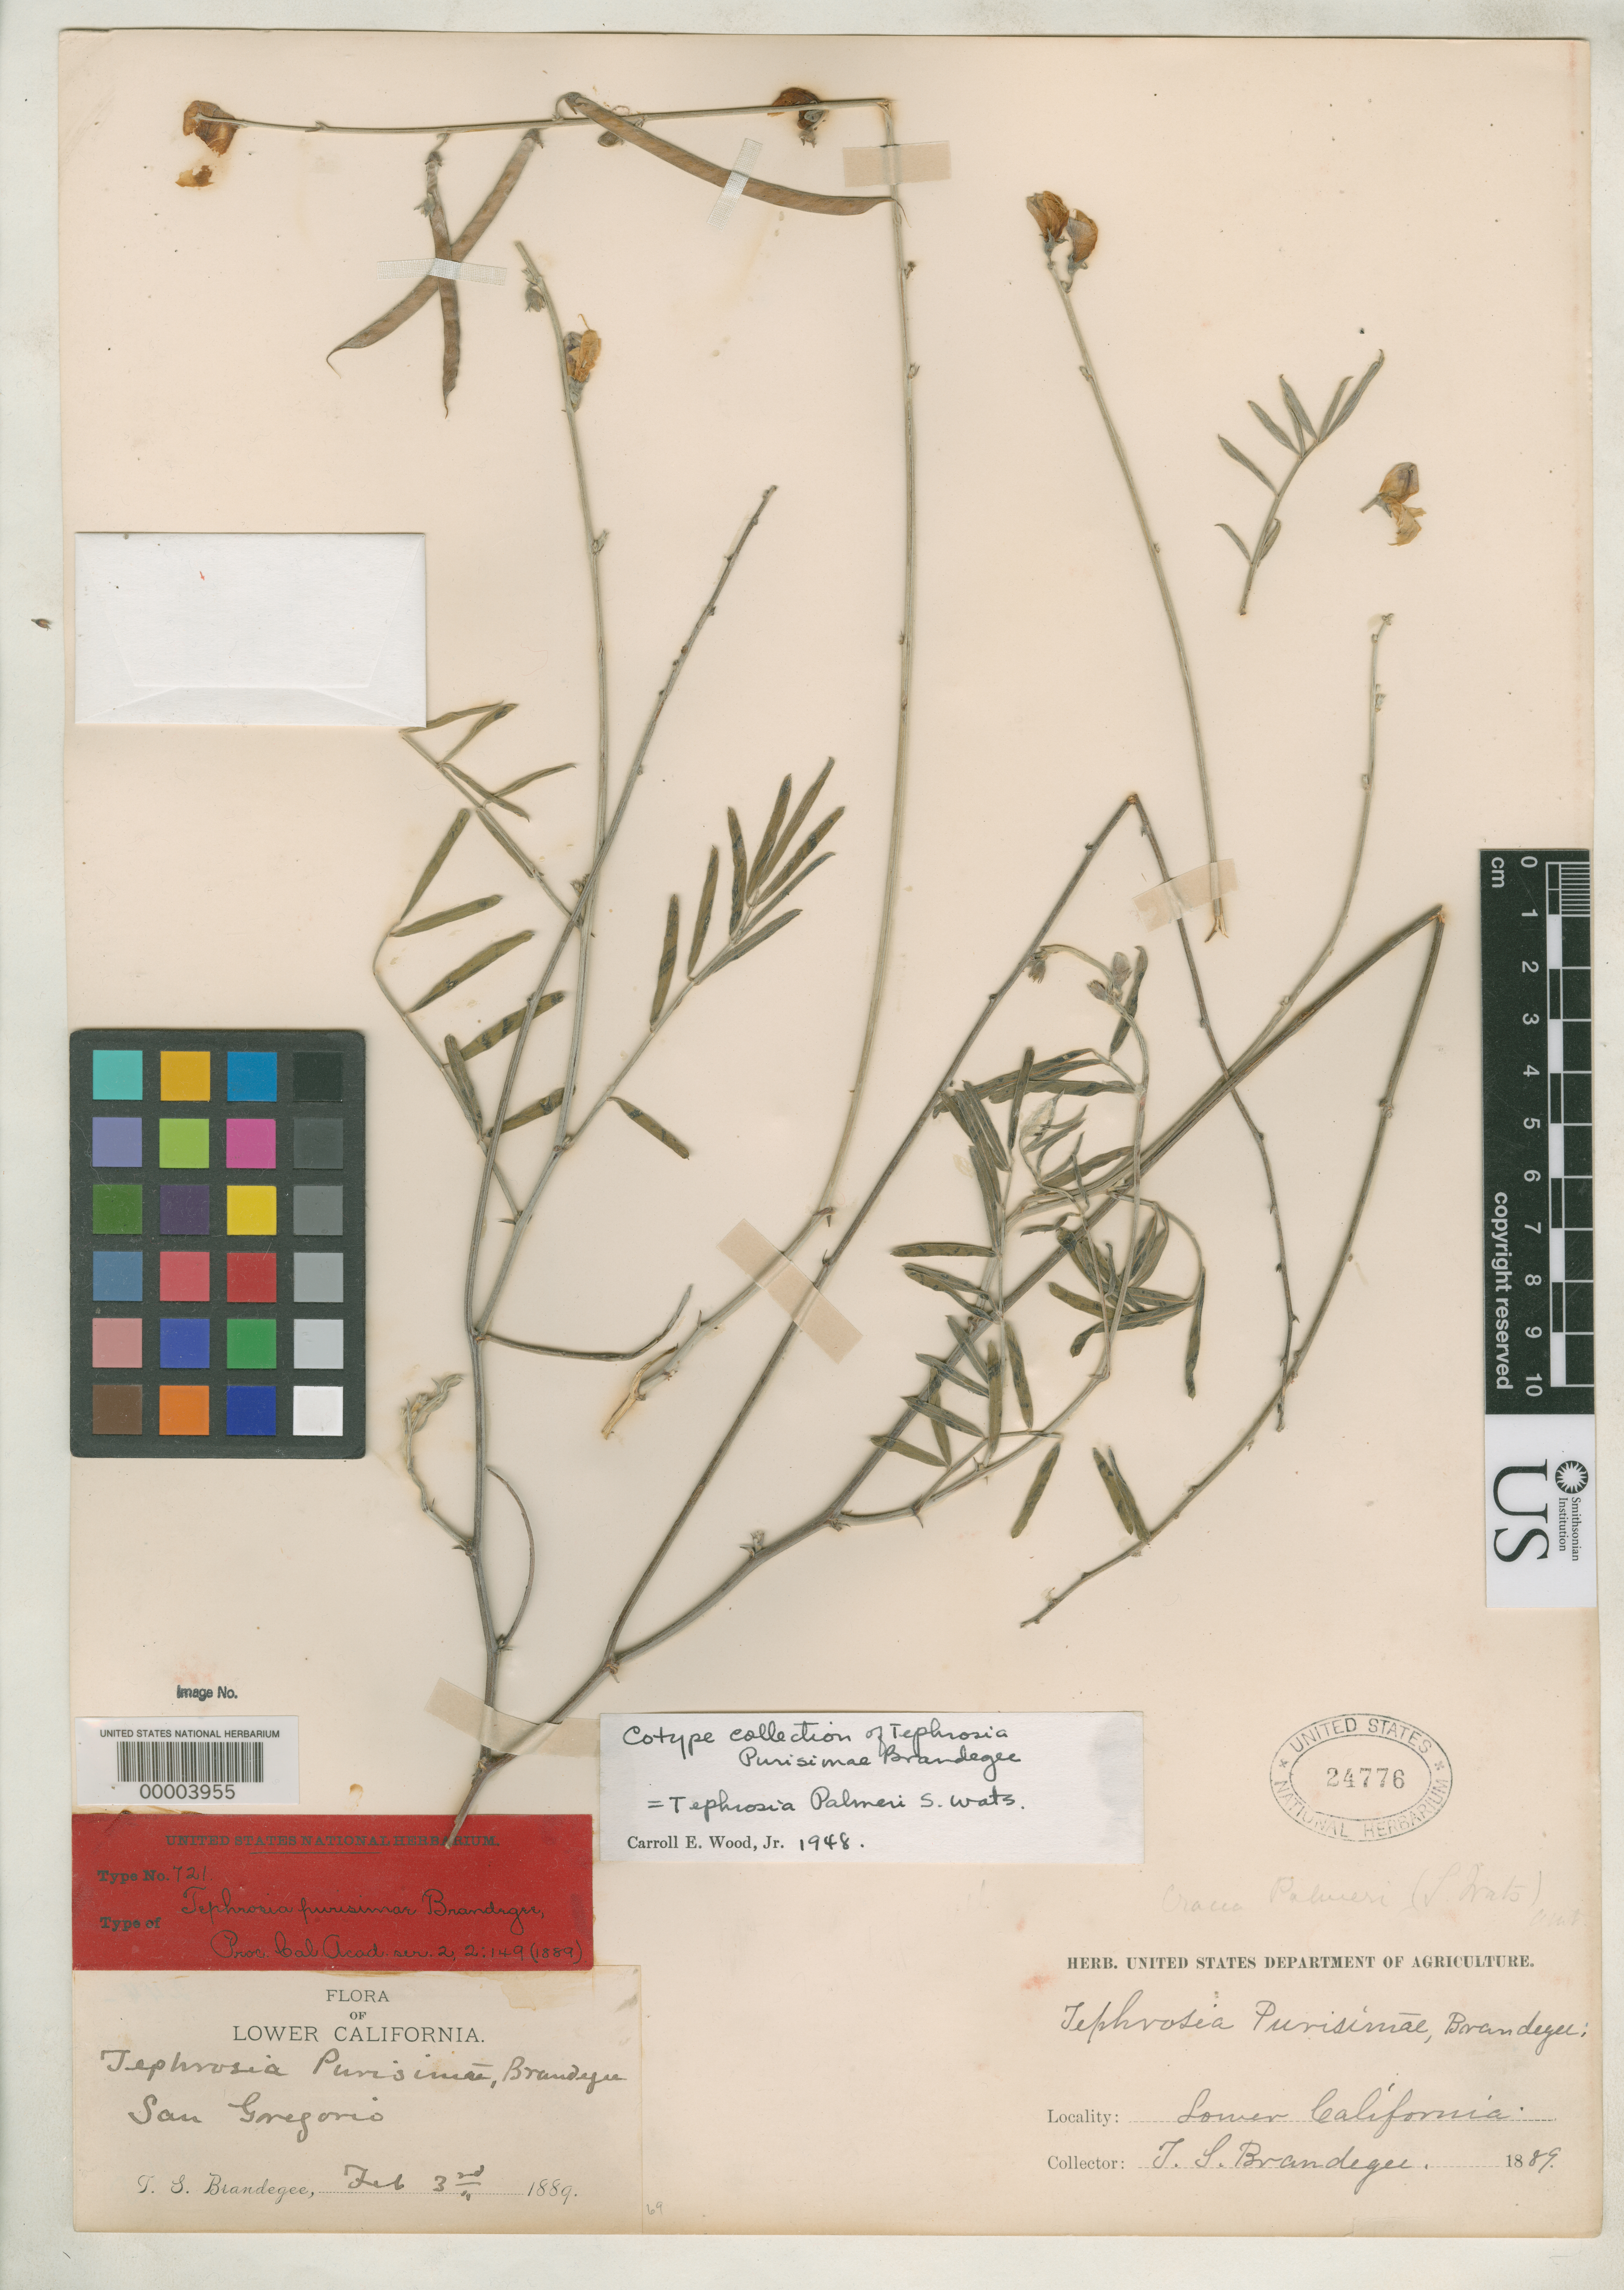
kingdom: Plantae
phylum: Tracheophyta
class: Magnoliopsida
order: Fabales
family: Fabaceae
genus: Tephrosia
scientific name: Tephrosia purisimae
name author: Brandegee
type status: Syntype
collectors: T. S. Brandegee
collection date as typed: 03 Feb 1889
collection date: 1889-02-03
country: Mexico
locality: San Gregorio.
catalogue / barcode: US 24776